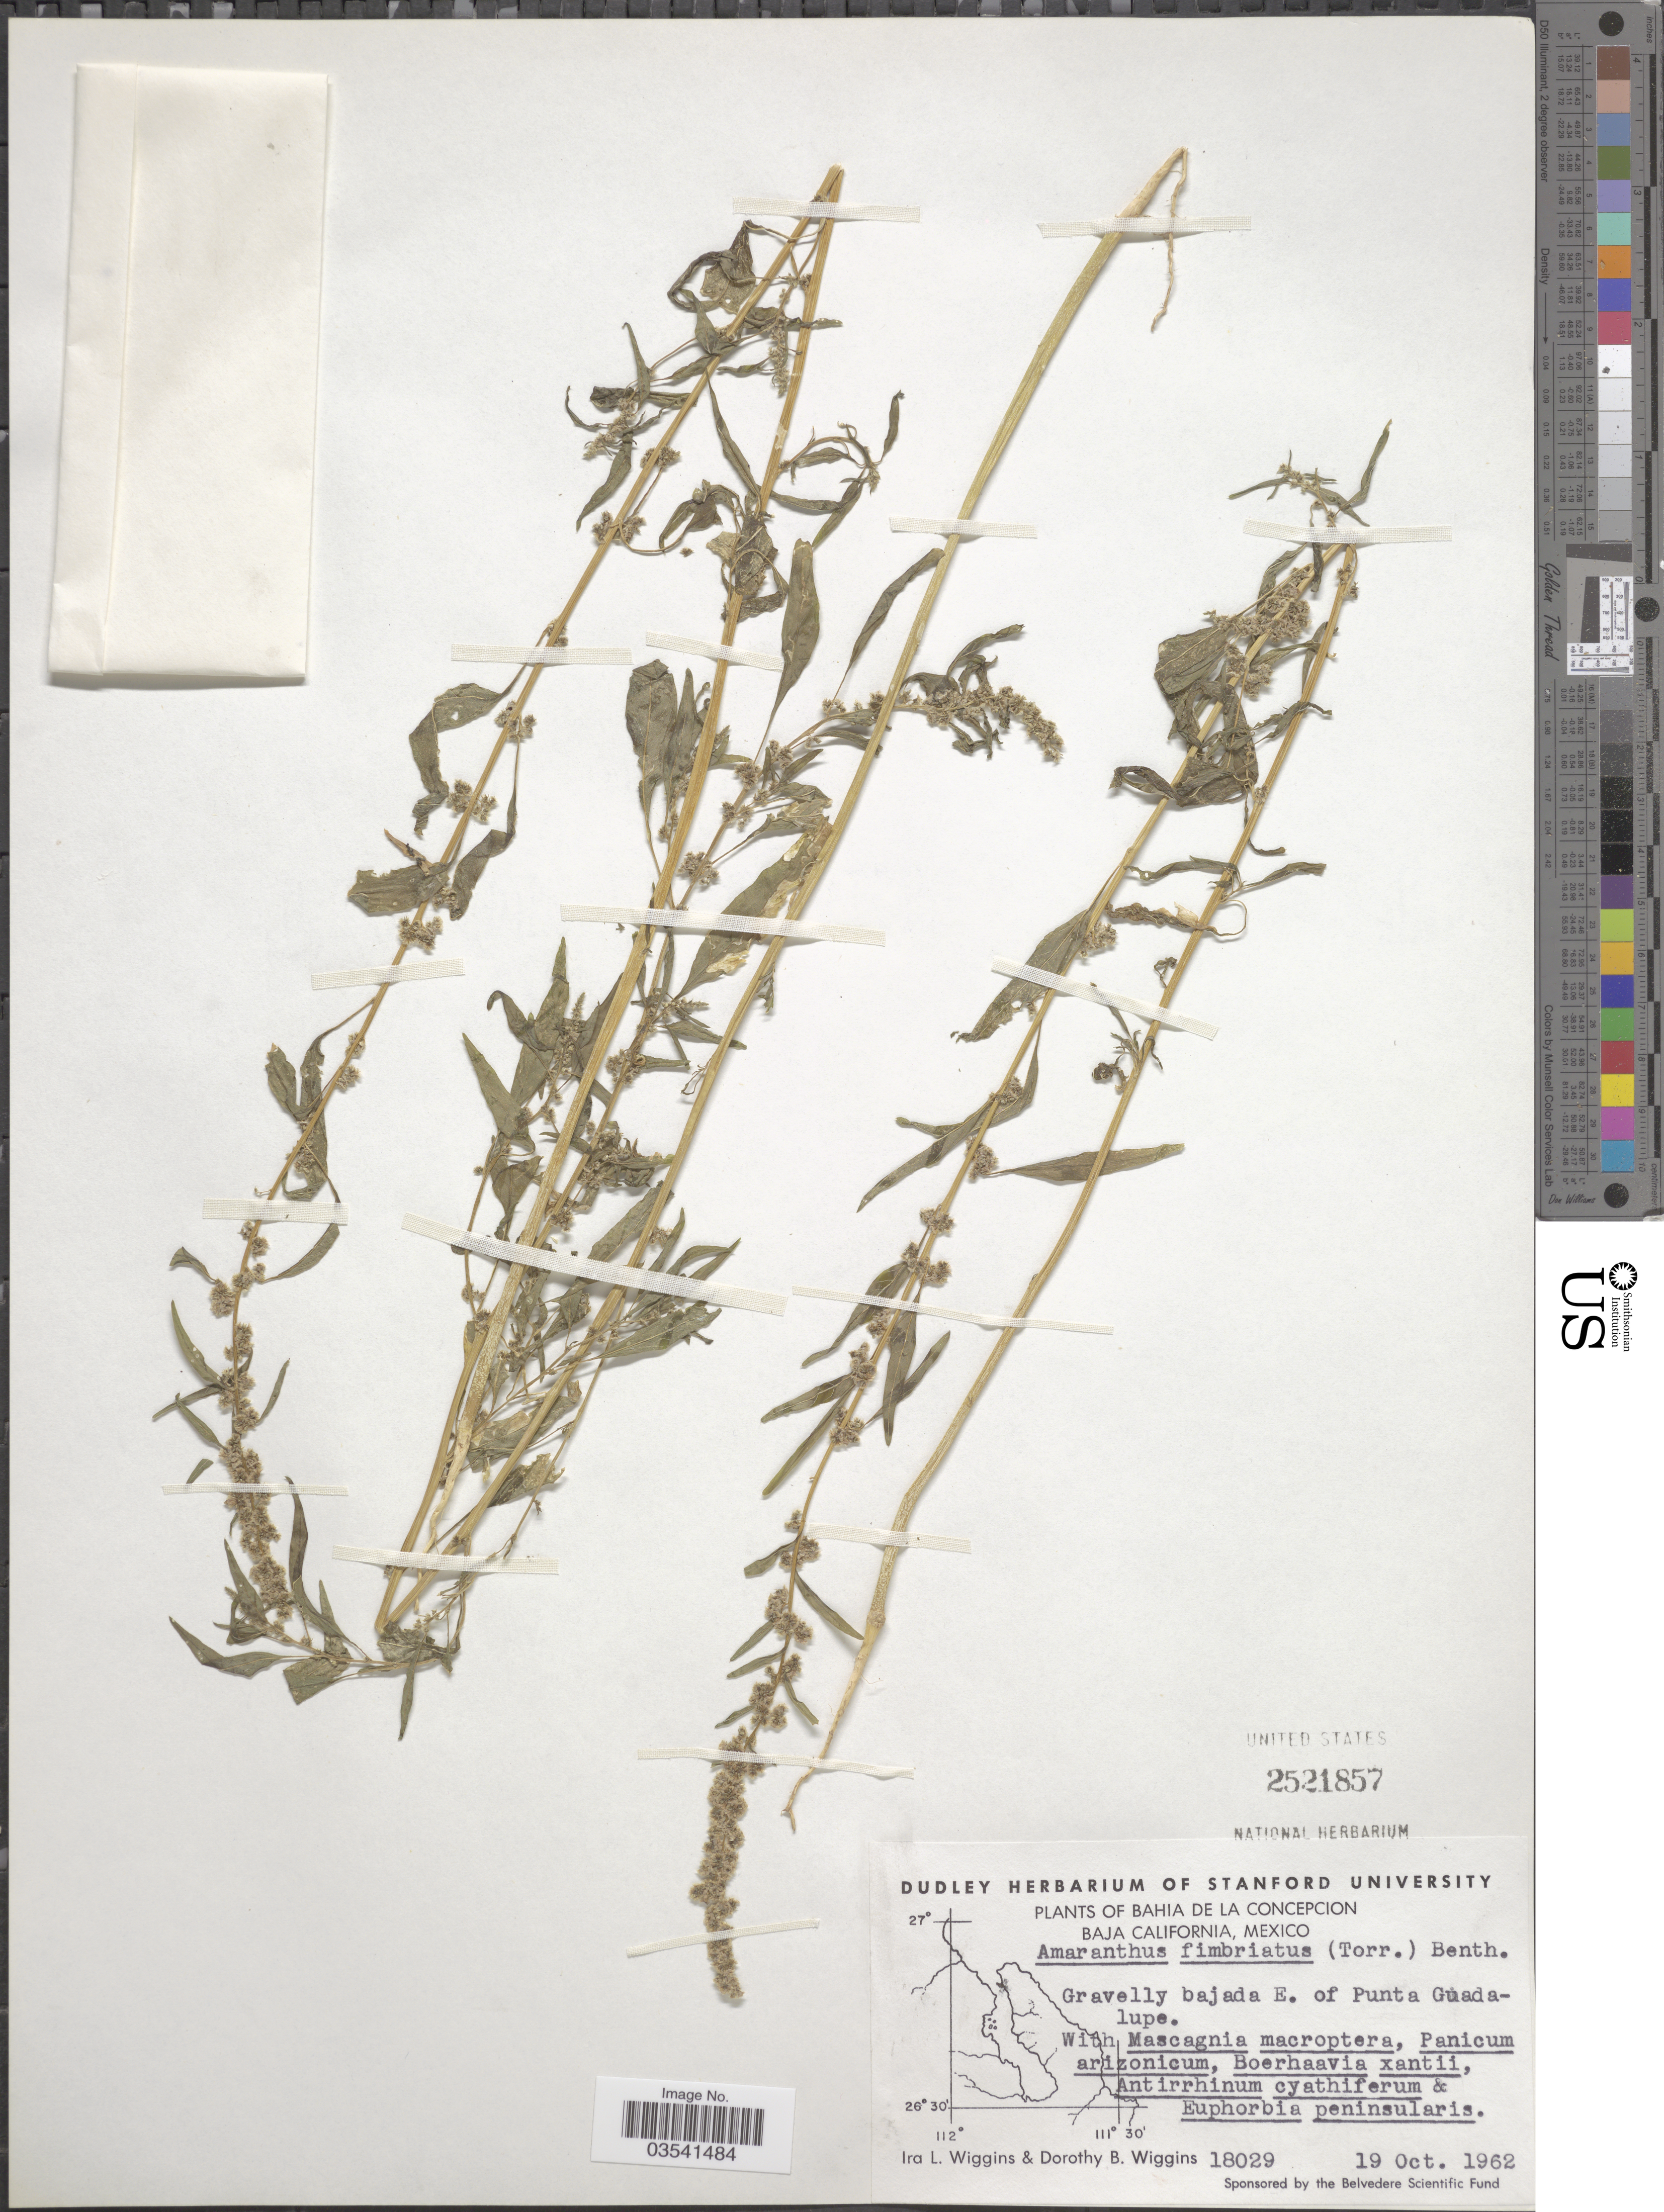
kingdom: Plantae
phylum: Tracheophyta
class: Magnoliopsida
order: Caryophyllales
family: Amaranthaceae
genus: Amaranthus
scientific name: Amaranthus fimbriatus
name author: (Torr.) Benth. ex S. Watson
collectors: I. L. Wiggins & D. B. Wiggins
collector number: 18029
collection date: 1962-10-19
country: Mexico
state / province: Baja California Sur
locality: Bahia de la Concepcion. Gravelly bajada E. of Punta Guadalupe.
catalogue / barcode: US 2521857